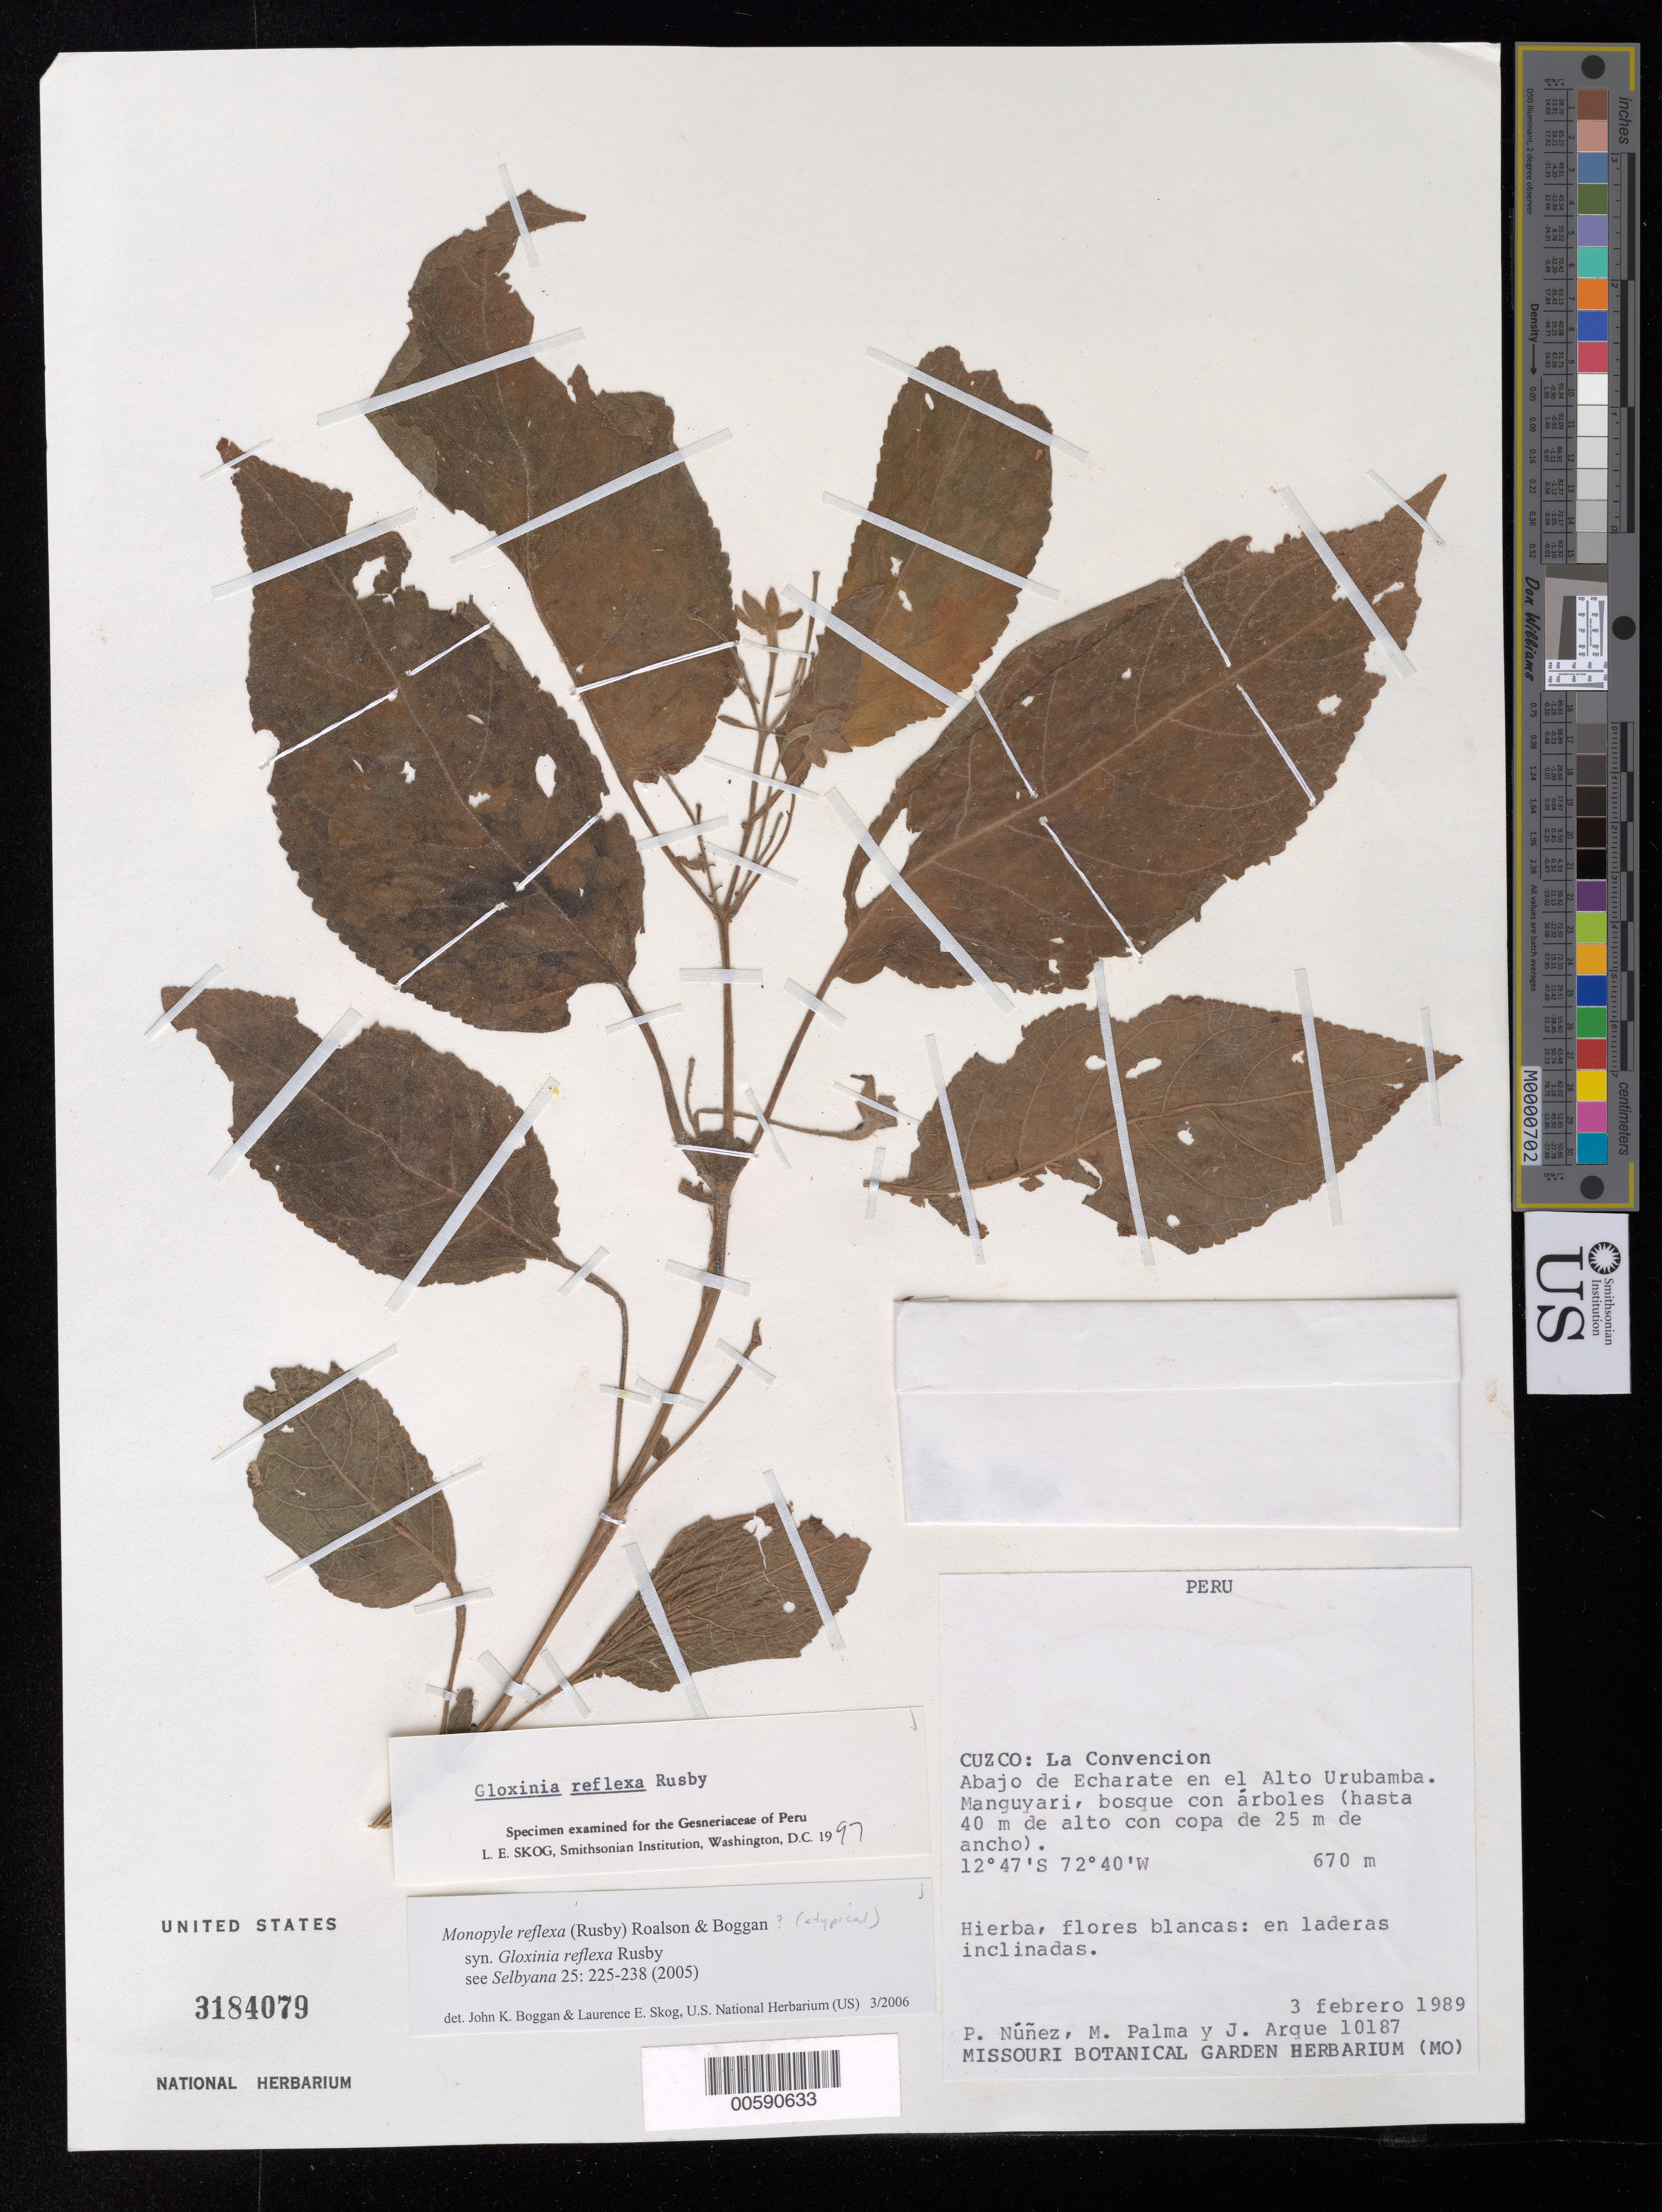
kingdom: Plantae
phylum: Tracheophyta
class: Magnoliopsida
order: Lamiales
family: Gesneriaceae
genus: Monopyle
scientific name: Monopyle reflexa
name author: (Rusby) Roalson & Boggan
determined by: Boggan, J. K.; Skog, L. E.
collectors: P. Núñez V., M. Palma & J. Arque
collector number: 10187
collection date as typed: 03 Feb 1989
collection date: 1989-02-03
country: Peru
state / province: Cusco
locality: La Convencion; Abajo de Echarate en Alto Urubamba; Manguyari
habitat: Bosque con árboles (hasta 40 m de alto con copa de 25 m de ancho); en laderas inclinadas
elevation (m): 670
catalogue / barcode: US 3184079